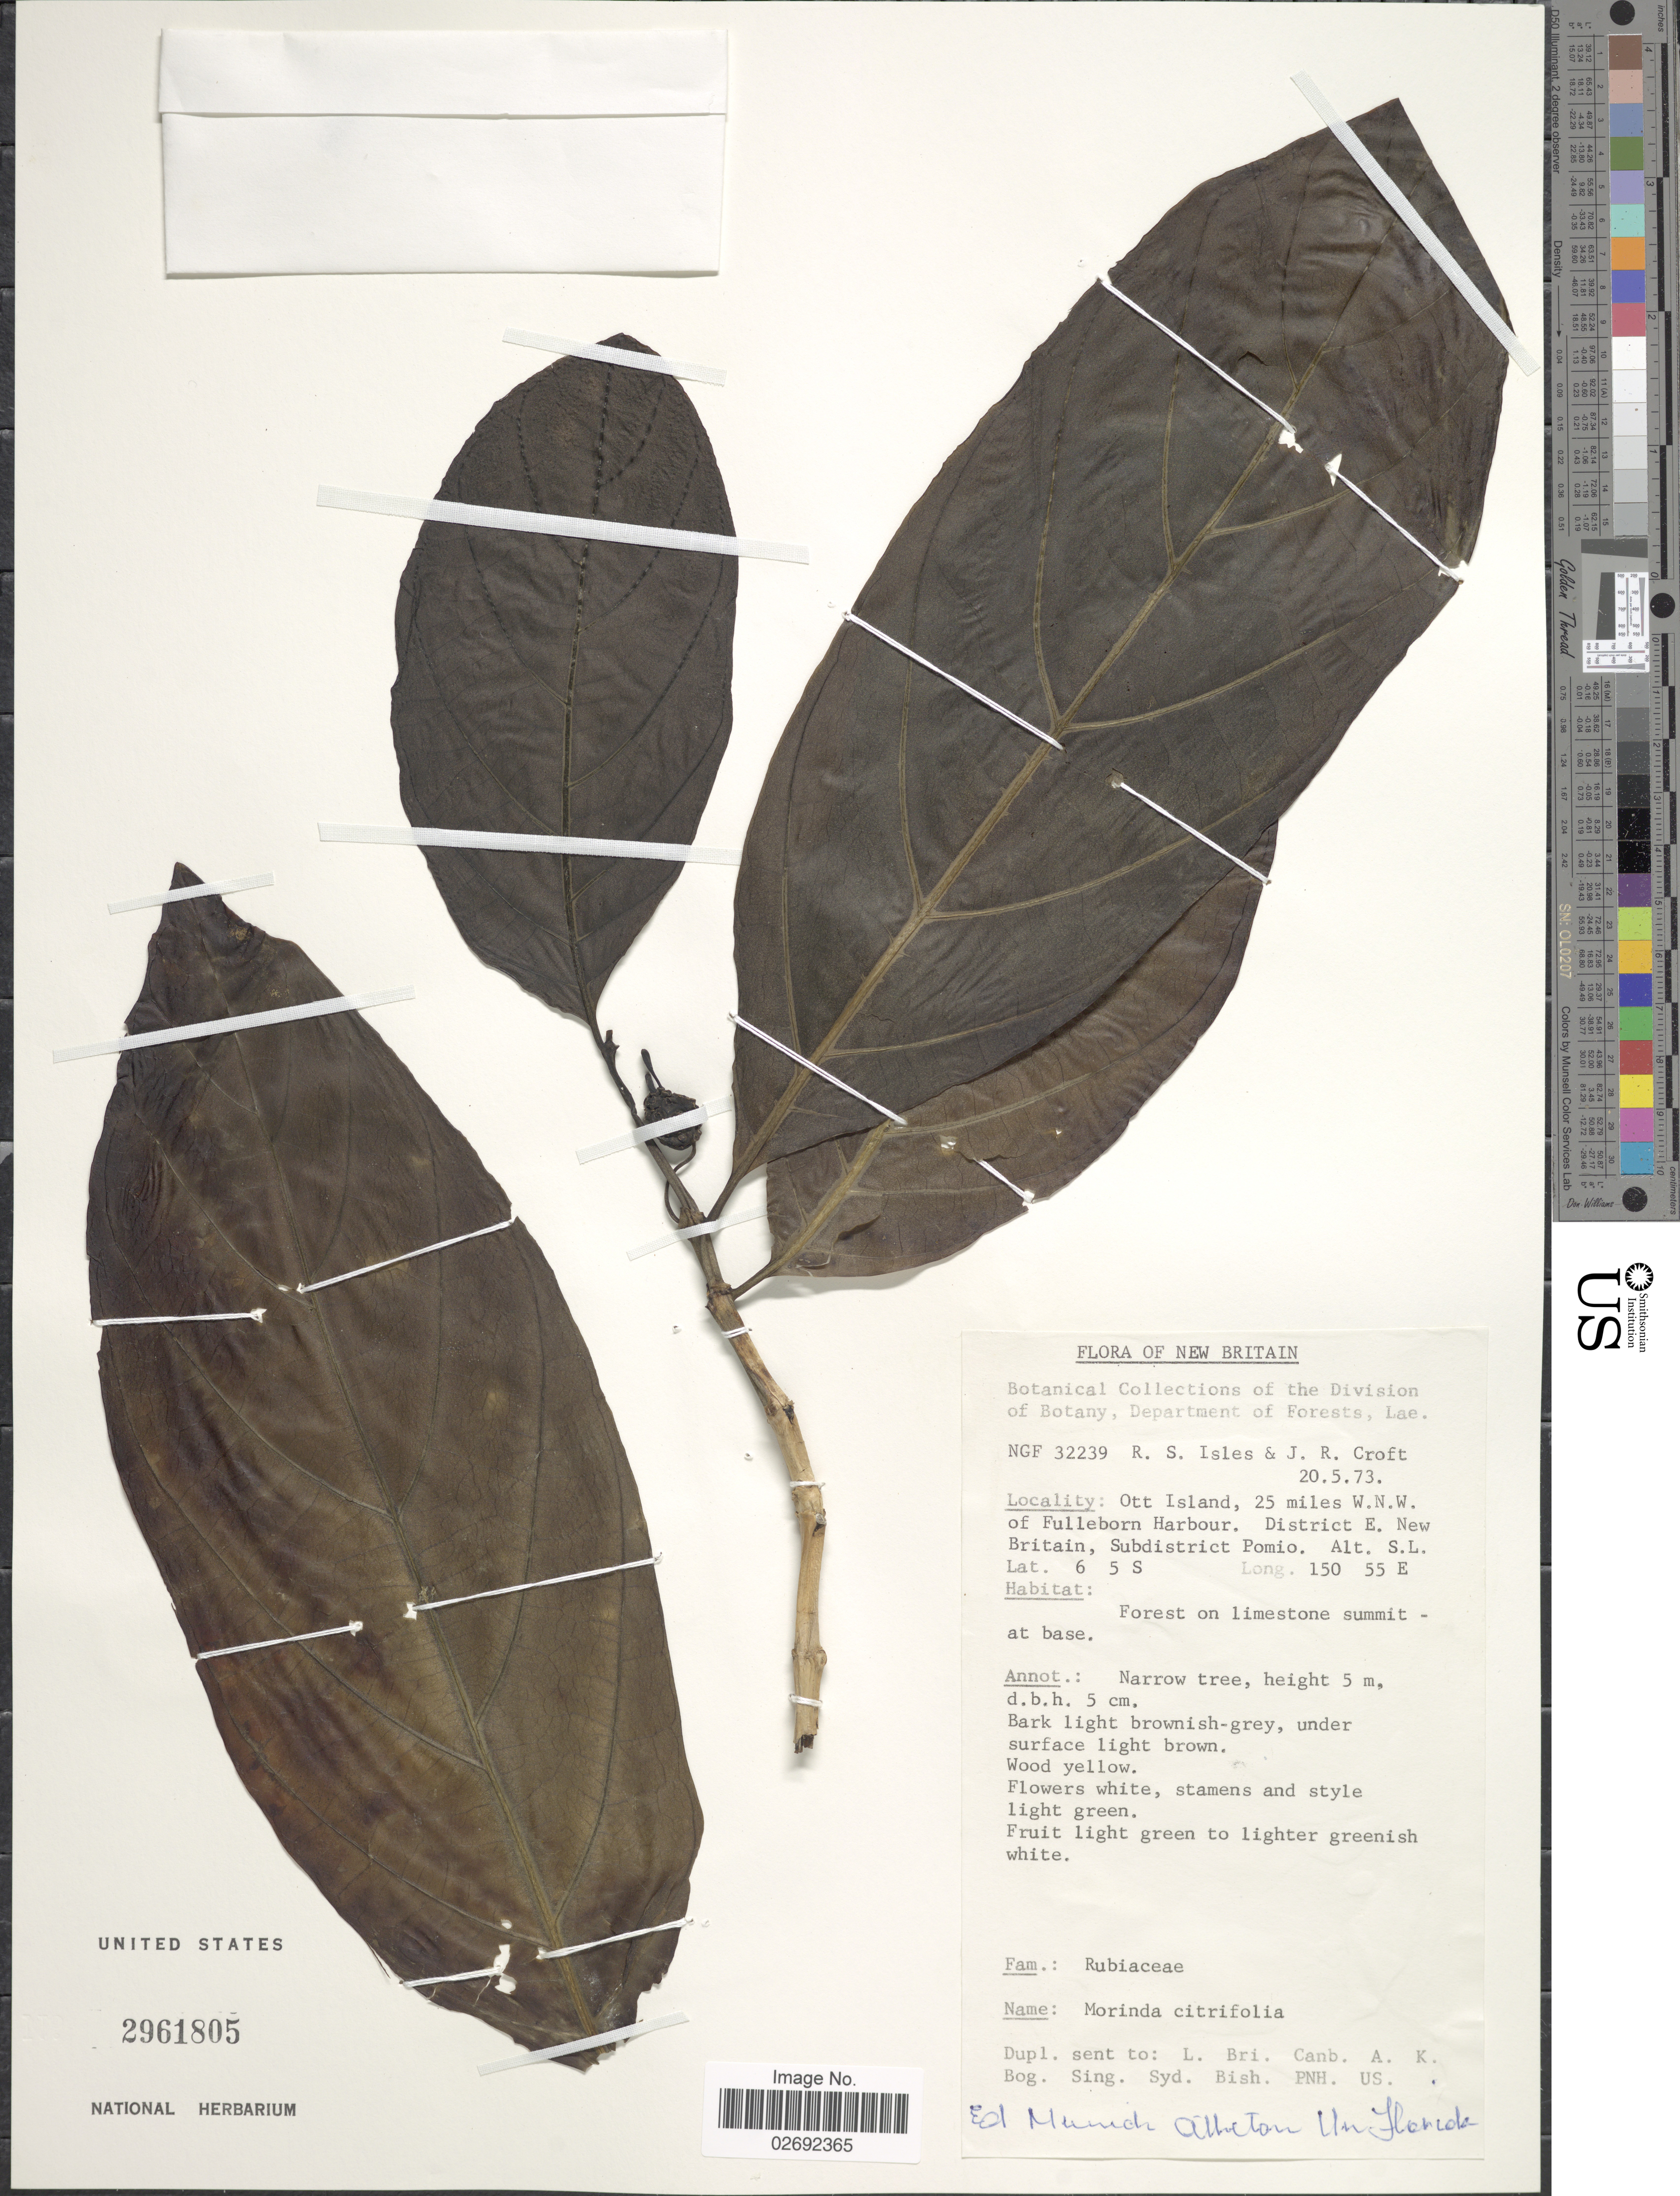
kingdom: Plantae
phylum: Tracheophyta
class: Magnoliopsida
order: Gentianales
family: Rubiaceae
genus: Morinda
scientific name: Morinda citrifolia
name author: L.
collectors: R. Isles & J. R. Croft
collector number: NGF 32239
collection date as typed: Transcribed d/m/y: 20/5/73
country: Papua New Guinea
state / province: East New Britain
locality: New Britain. Ott Island, 25 miles W.N.W. of Fulleborn Harbour. District E. New Britain, Subdistrict Pomio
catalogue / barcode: US 2961805